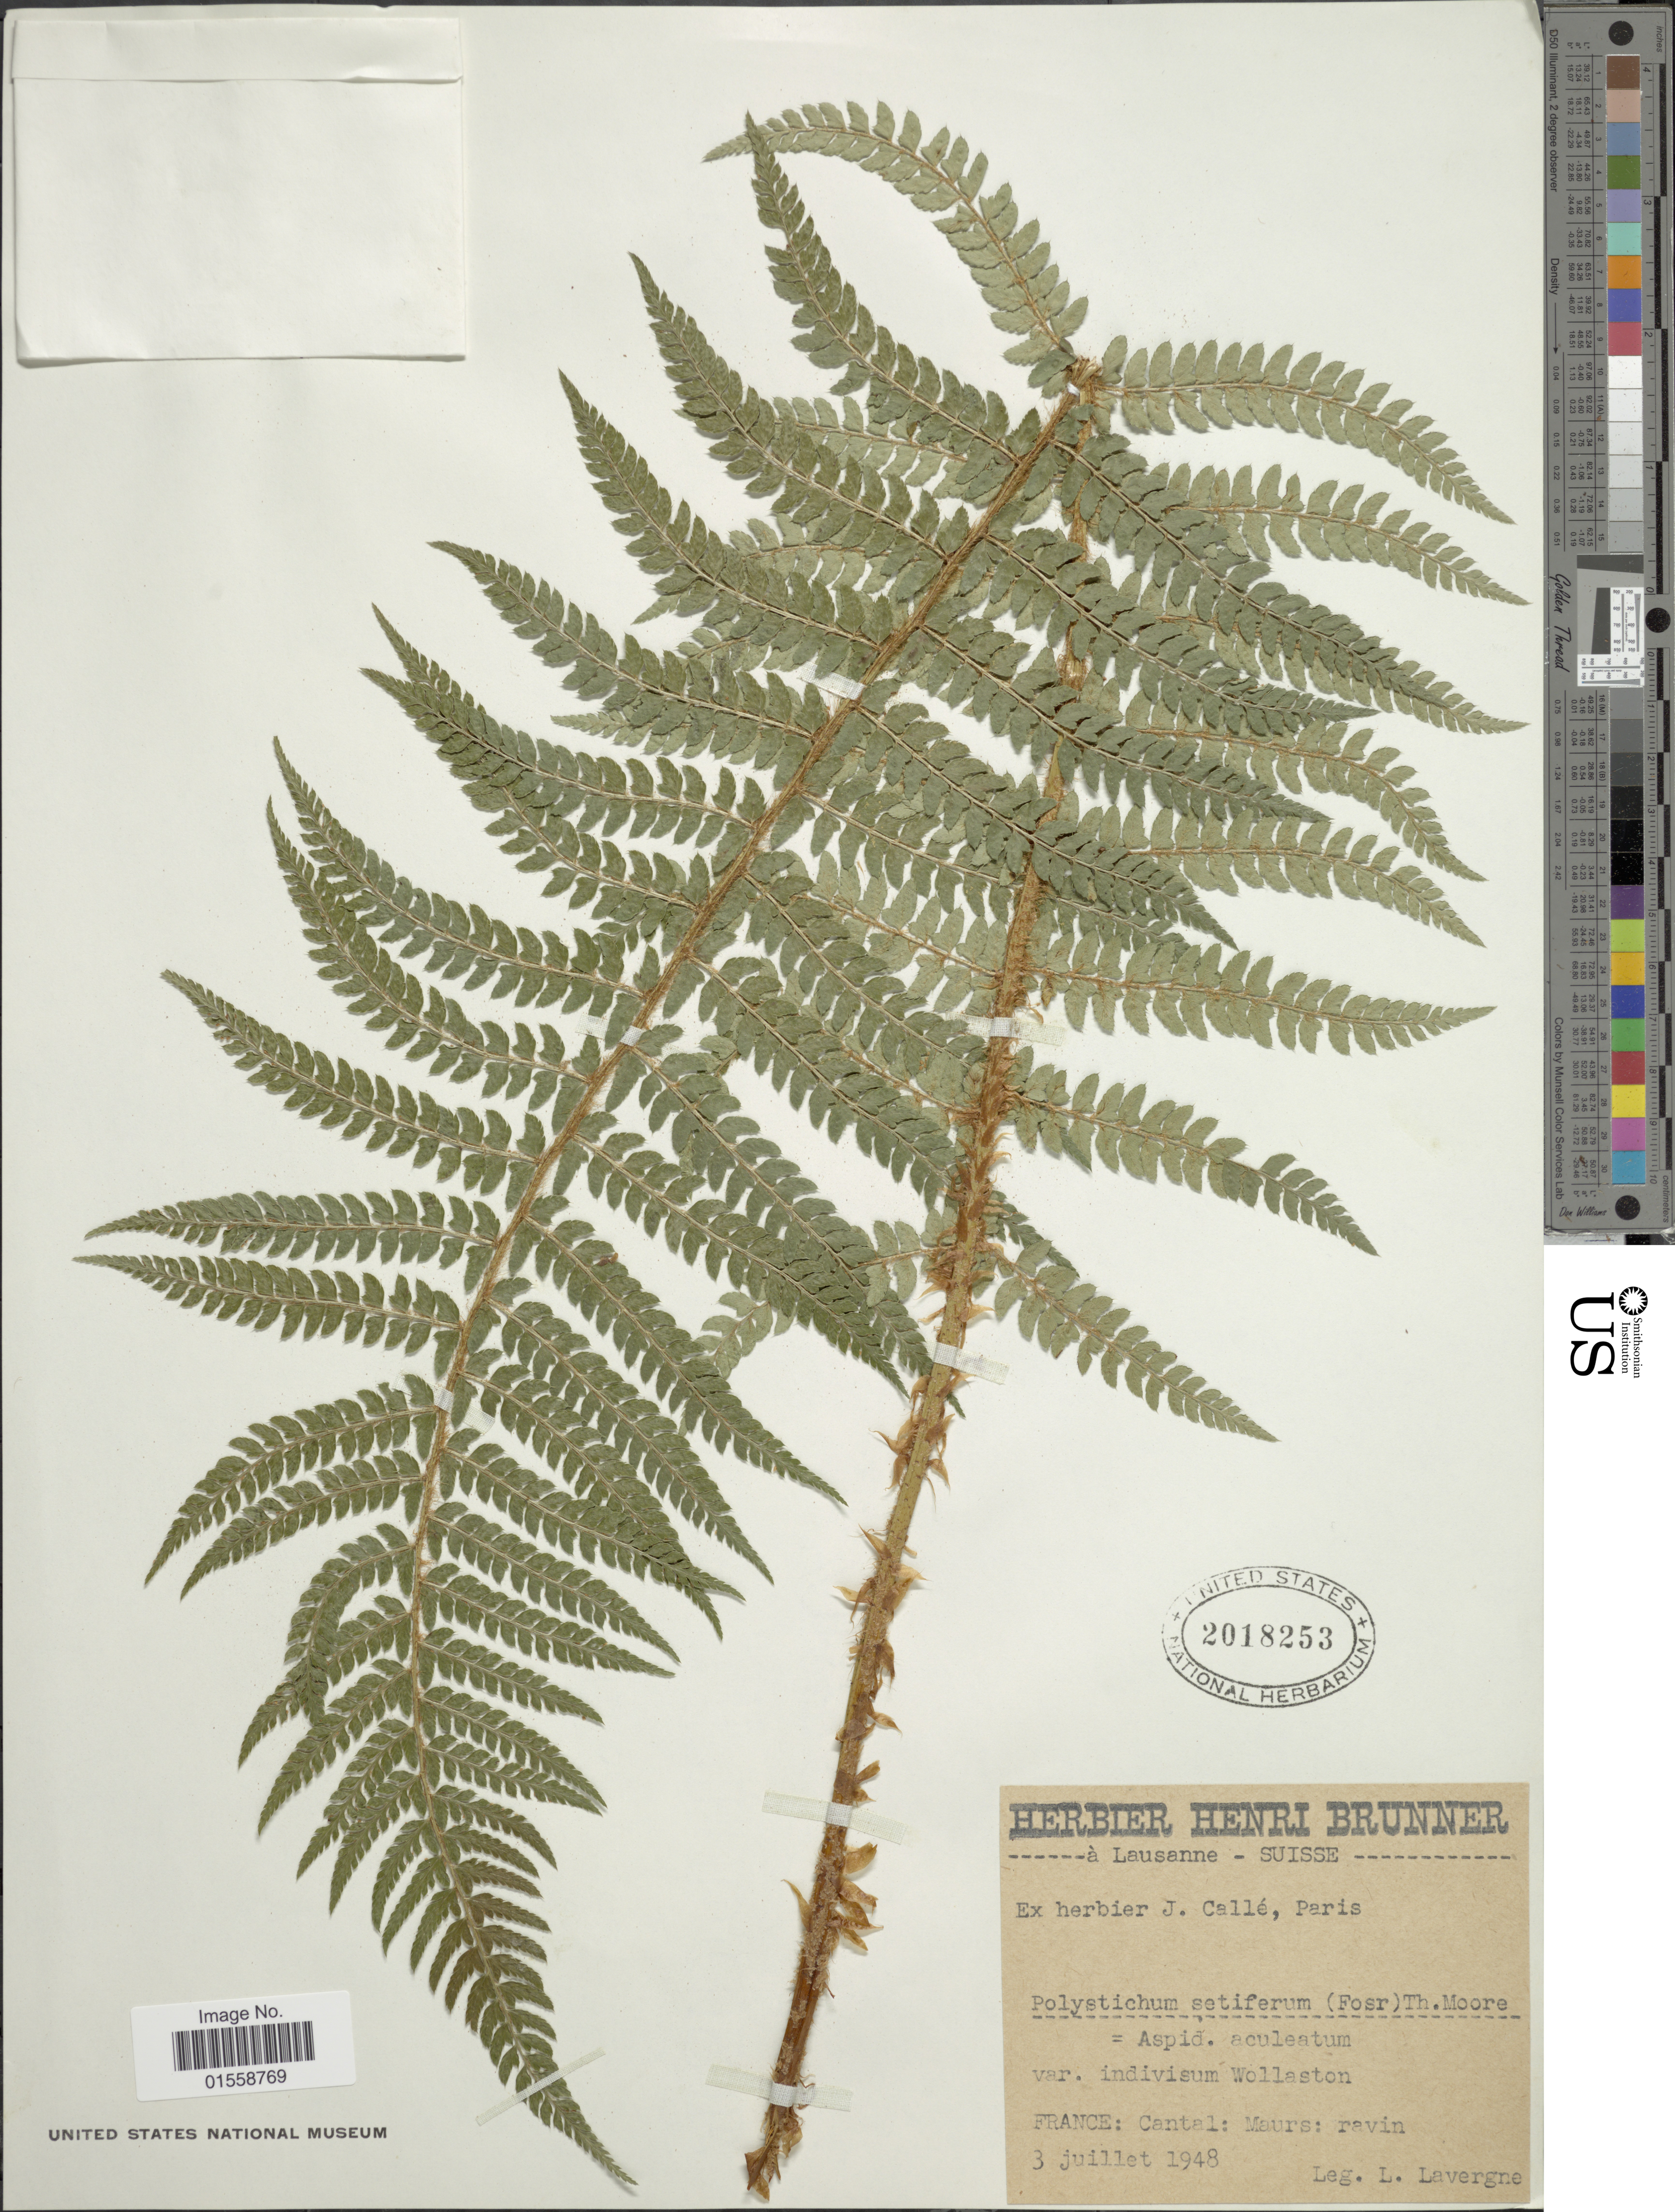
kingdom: Plantae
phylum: Tracheophyta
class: Polypodiopsida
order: Polypodiales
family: Dryopteridaceae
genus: Polystichum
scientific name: Polystichum setiferum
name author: (Forssk.) Moore ex Woynar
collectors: L. Lavergne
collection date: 1948-07-03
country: France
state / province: Auvergne-Rhône-Alpes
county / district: Cantal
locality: France: Cantal: Maurs: ravin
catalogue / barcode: US 2018253